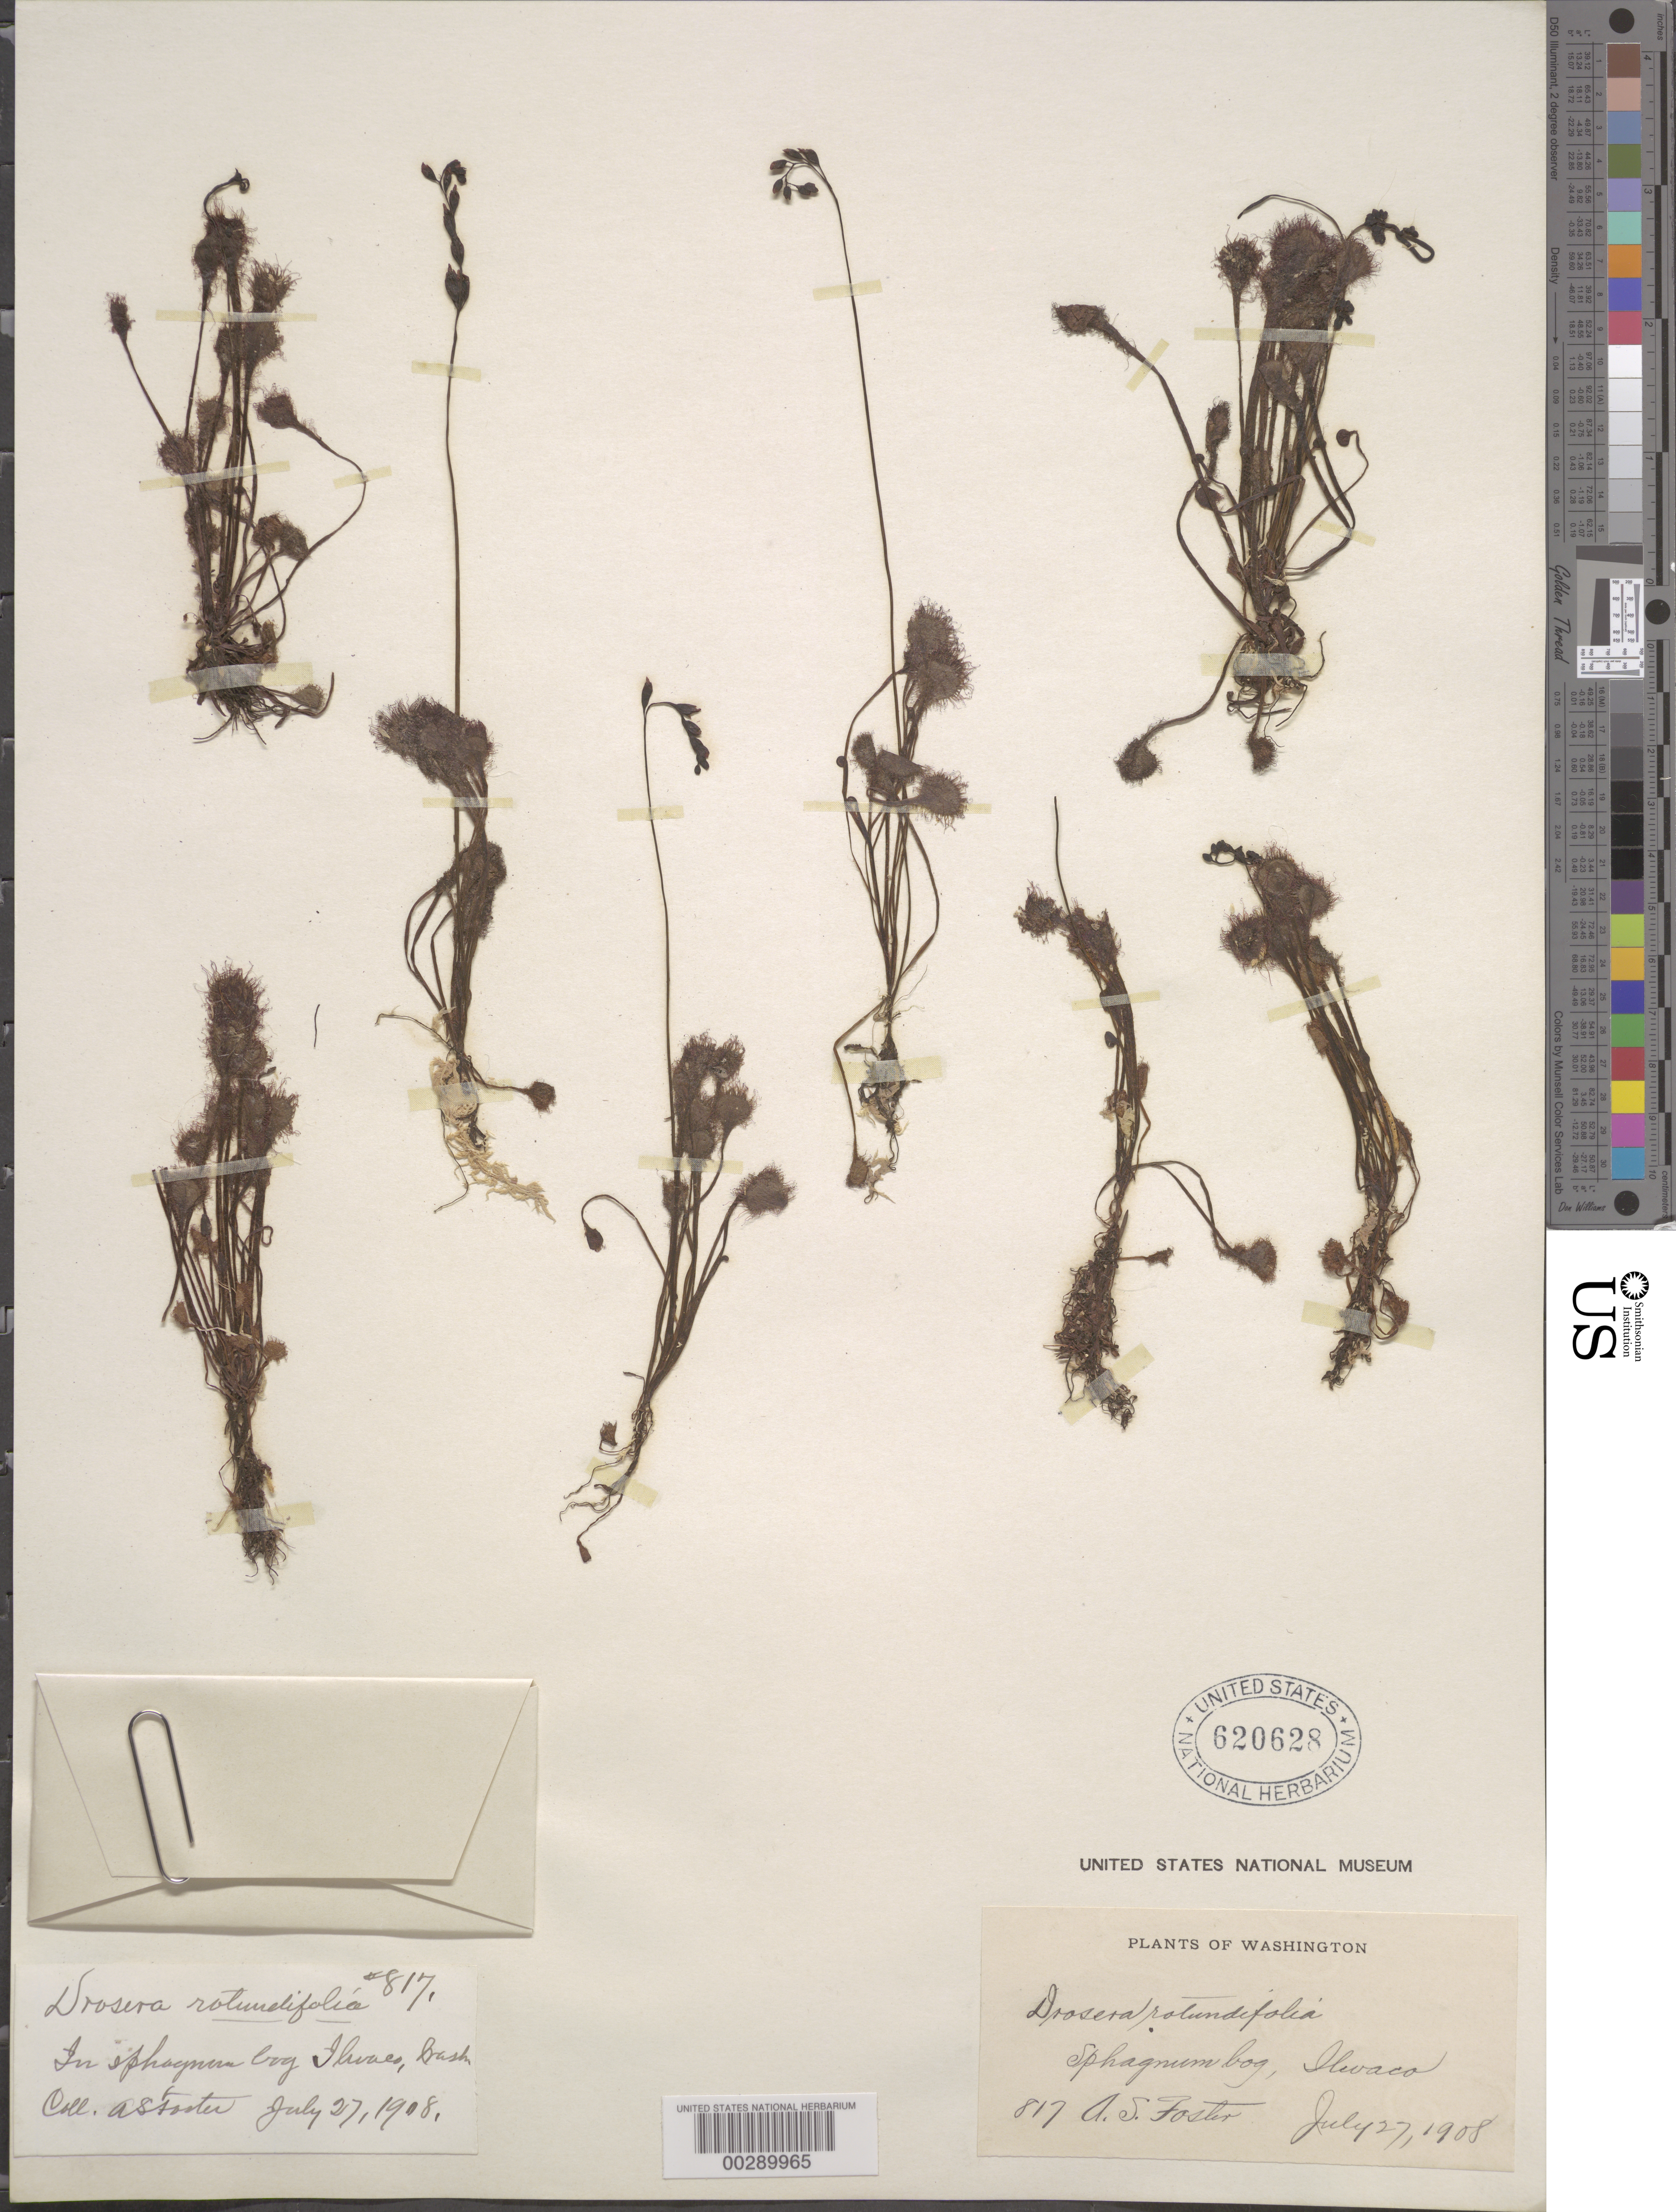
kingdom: Plantae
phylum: Tracheophyta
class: Magnoliopsida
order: Caryophyllales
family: Droseraceae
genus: Drosera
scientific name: Drosera rotundifolia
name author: L.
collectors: A. S. Foster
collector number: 817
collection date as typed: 27 Jul 1908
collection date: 1908-07-27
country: United States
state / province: Washington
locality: Ihvaco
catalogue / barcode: US 620628